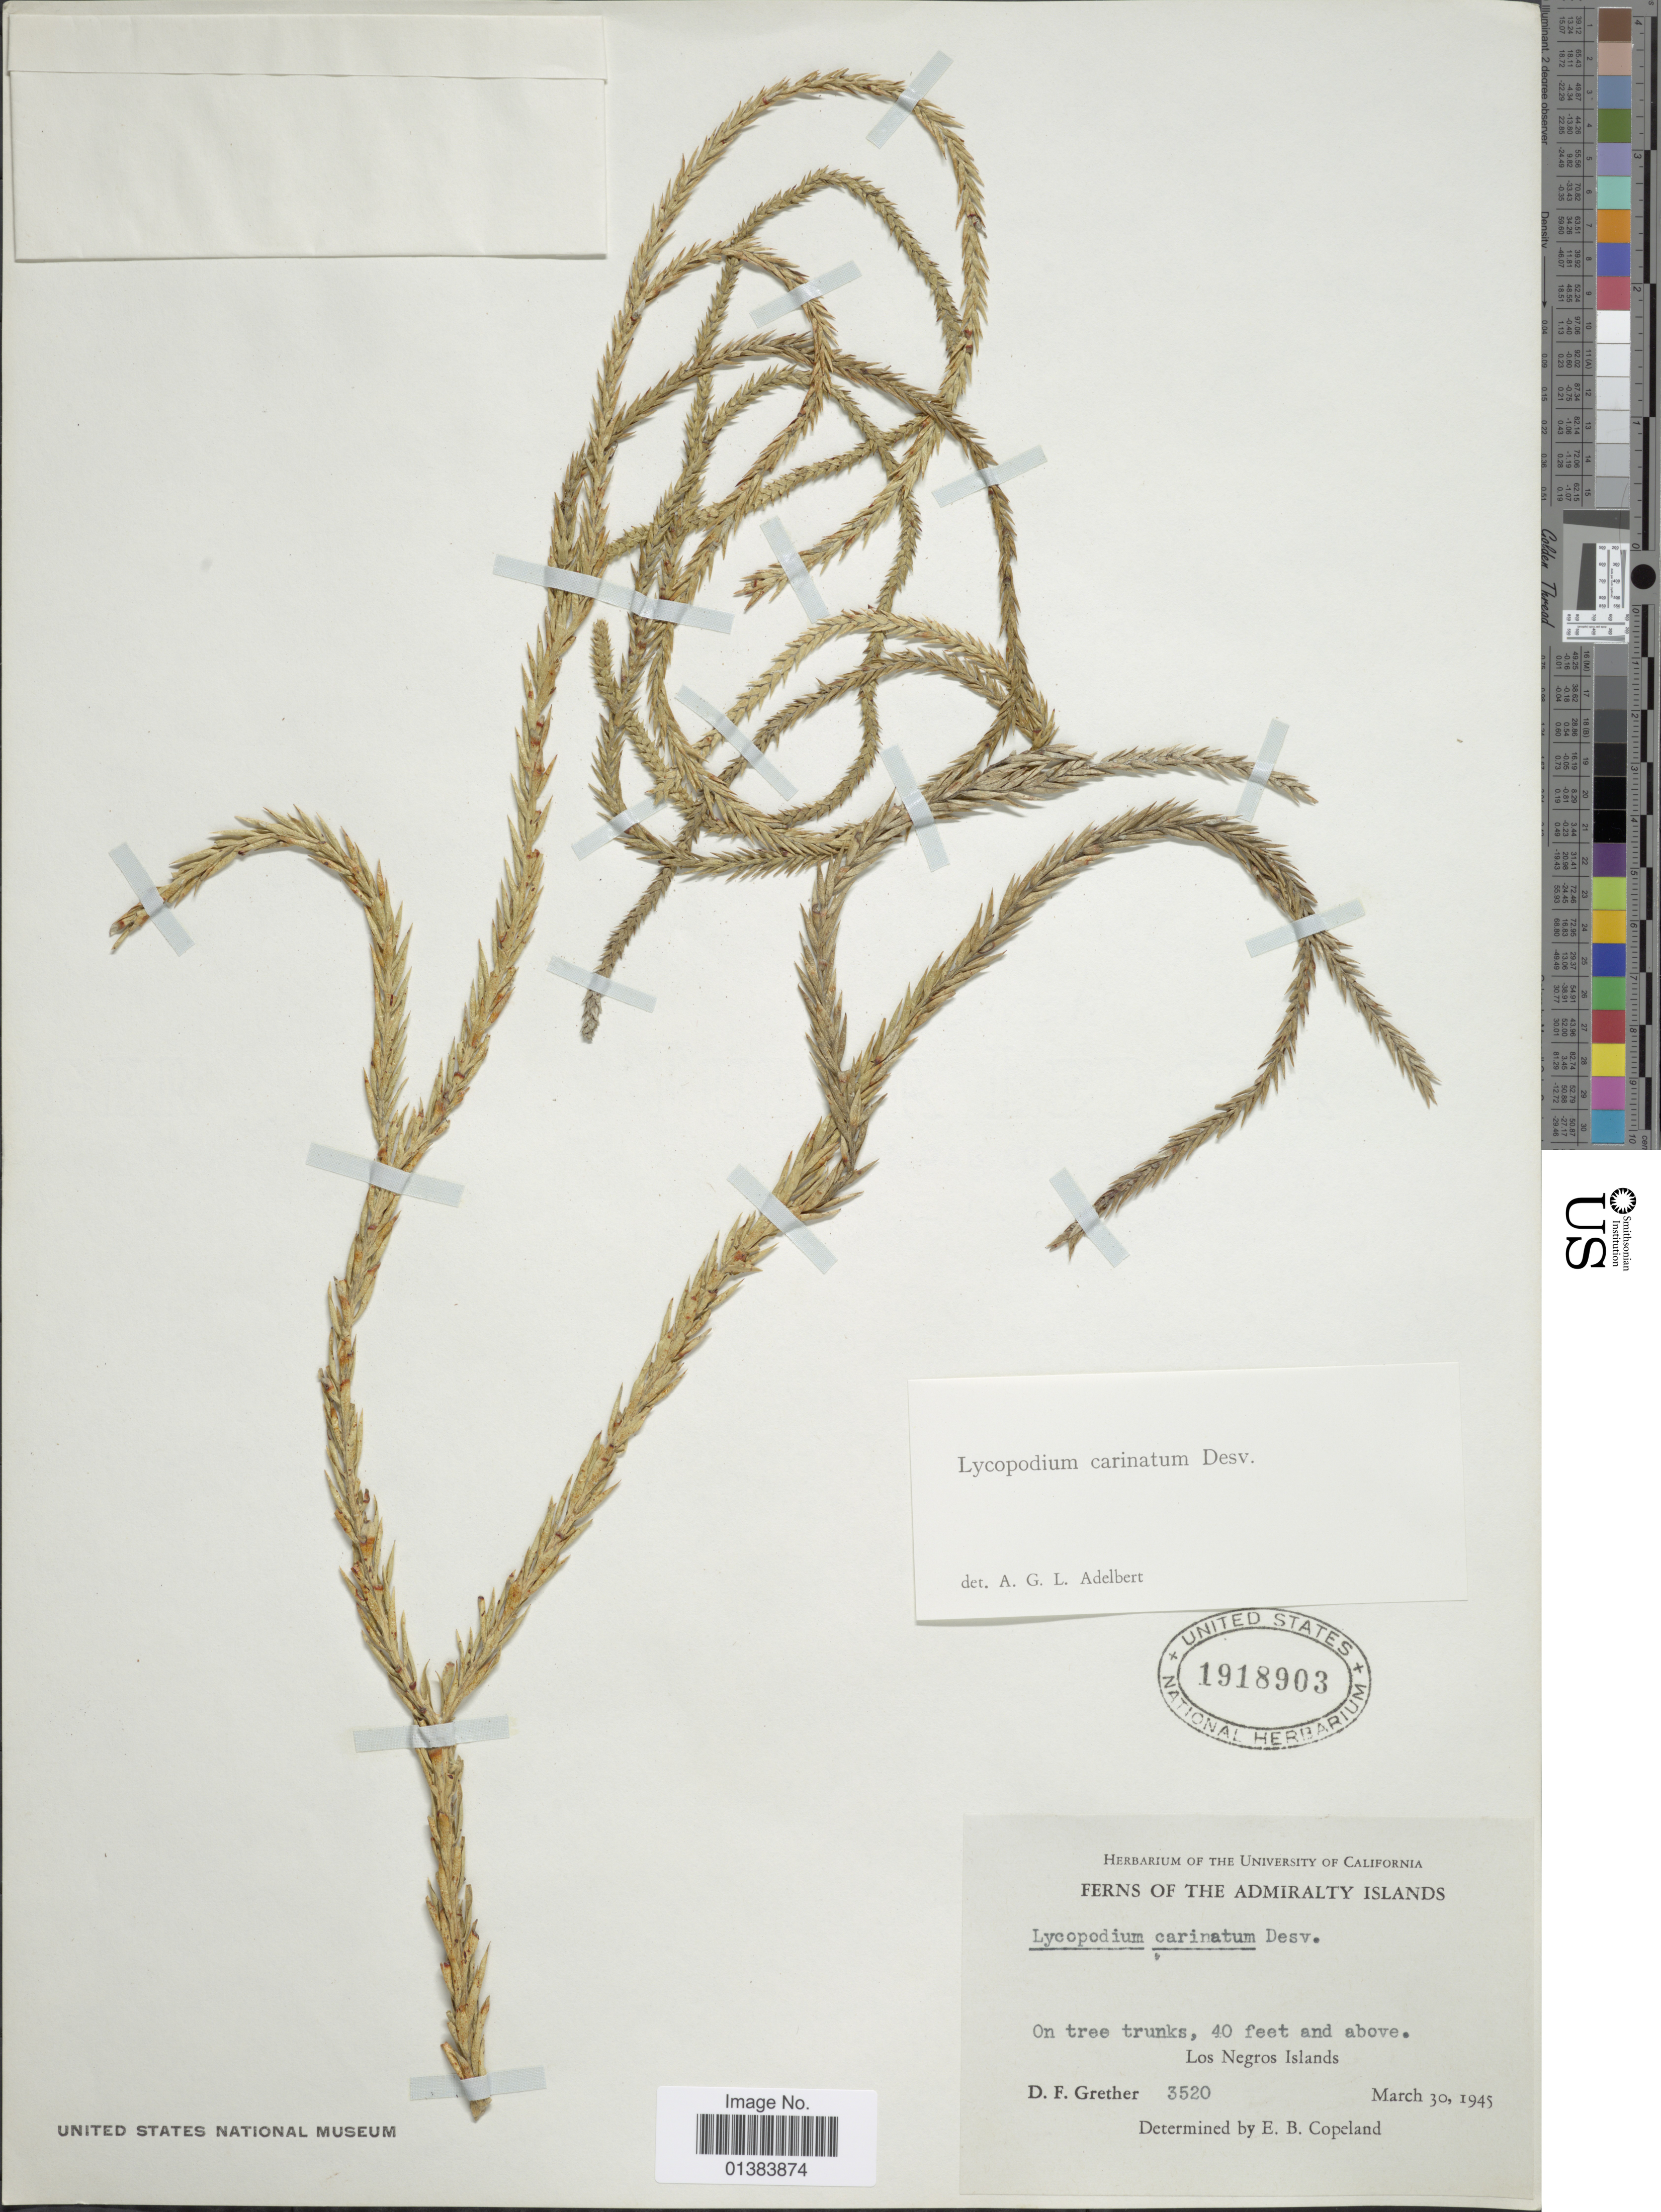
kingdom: Plantae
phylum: Tracheophyta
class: Lycopodiopsida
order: Lycopodiales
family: Lycopodiaceae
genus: Phlegmariurus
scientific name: Phlegmariurus carinatus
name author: (Desv.) Ching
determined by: Field, A. R.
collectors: D. F. Grether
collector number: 3520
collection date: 1945-03-30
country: Papua New Guinea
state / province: Manus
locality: Los Negros Islands, Admiralty Islands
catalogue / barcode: US 1918903